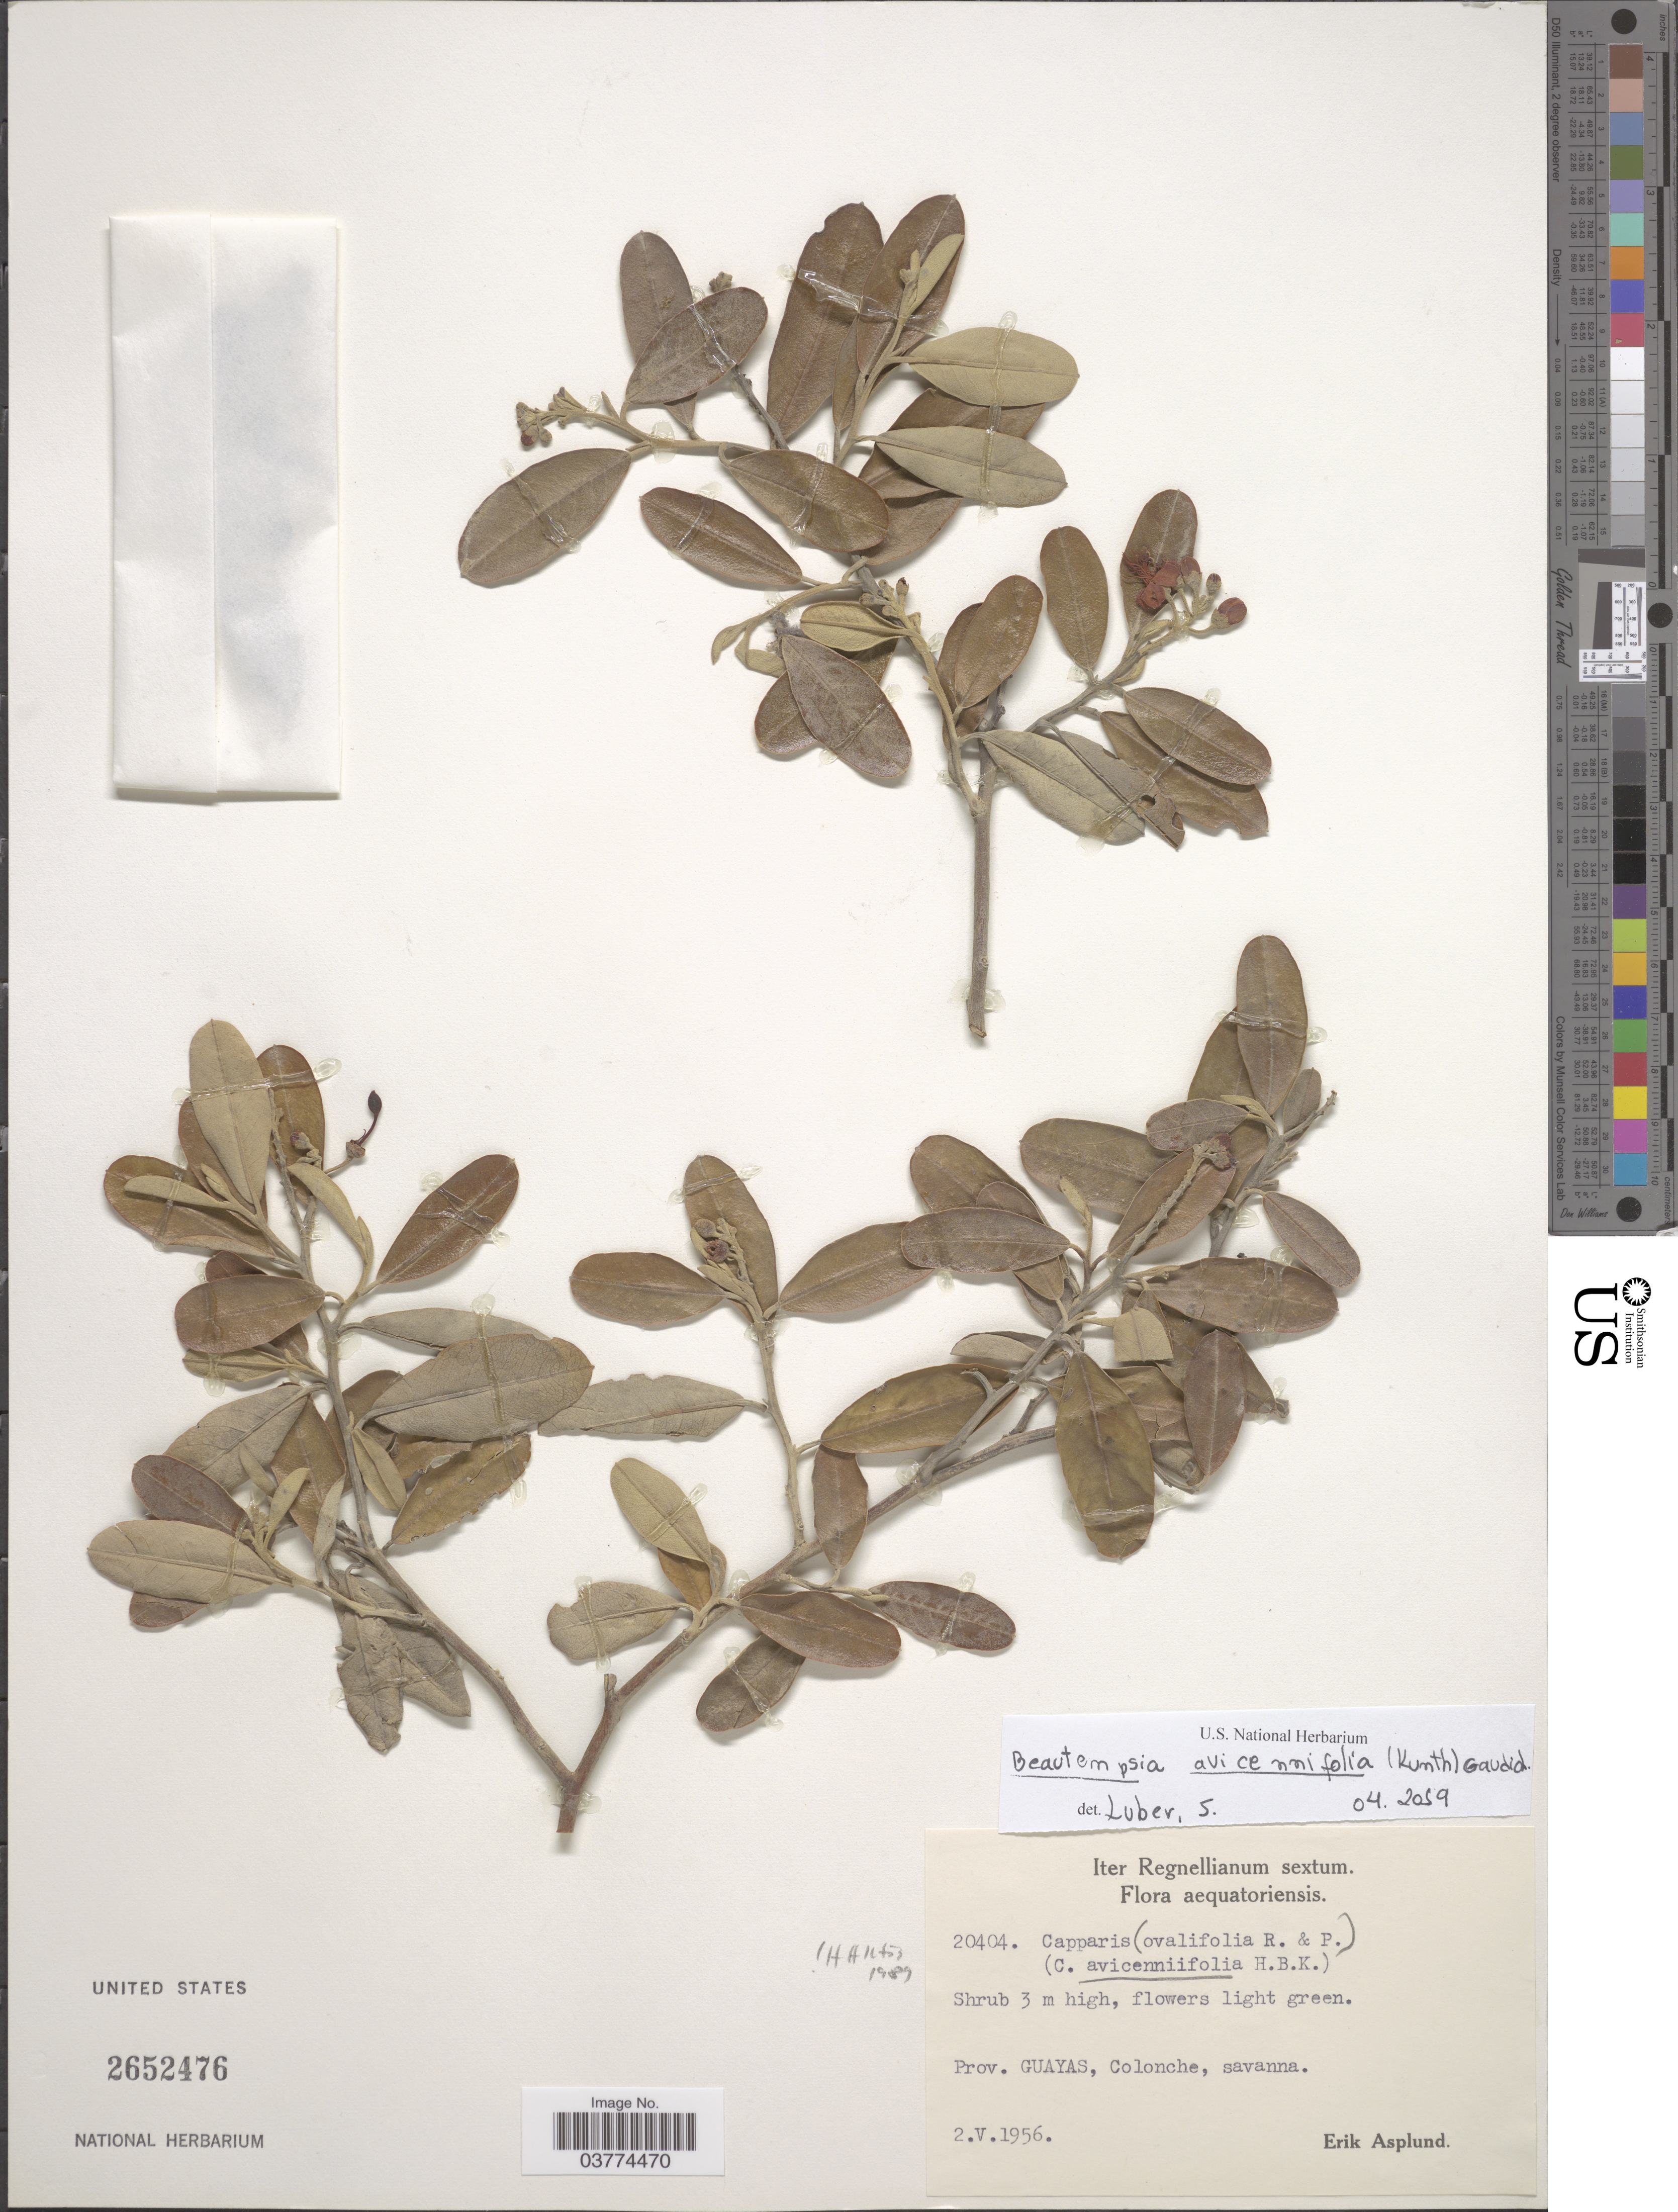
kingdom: Plantae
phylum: Tracheophyta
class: Magnoliopsida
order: Brassicales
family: Capparaceae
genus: Beautempsia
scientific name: Beautempsia avicenniifolia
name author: (Kunth) Gaudich.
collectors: E. Asplund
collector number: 20404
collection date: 1956-05-02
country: Ecuador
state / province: Guayas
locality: Aequatoriensis. Colonche, savanna.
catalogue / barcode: US 2652476